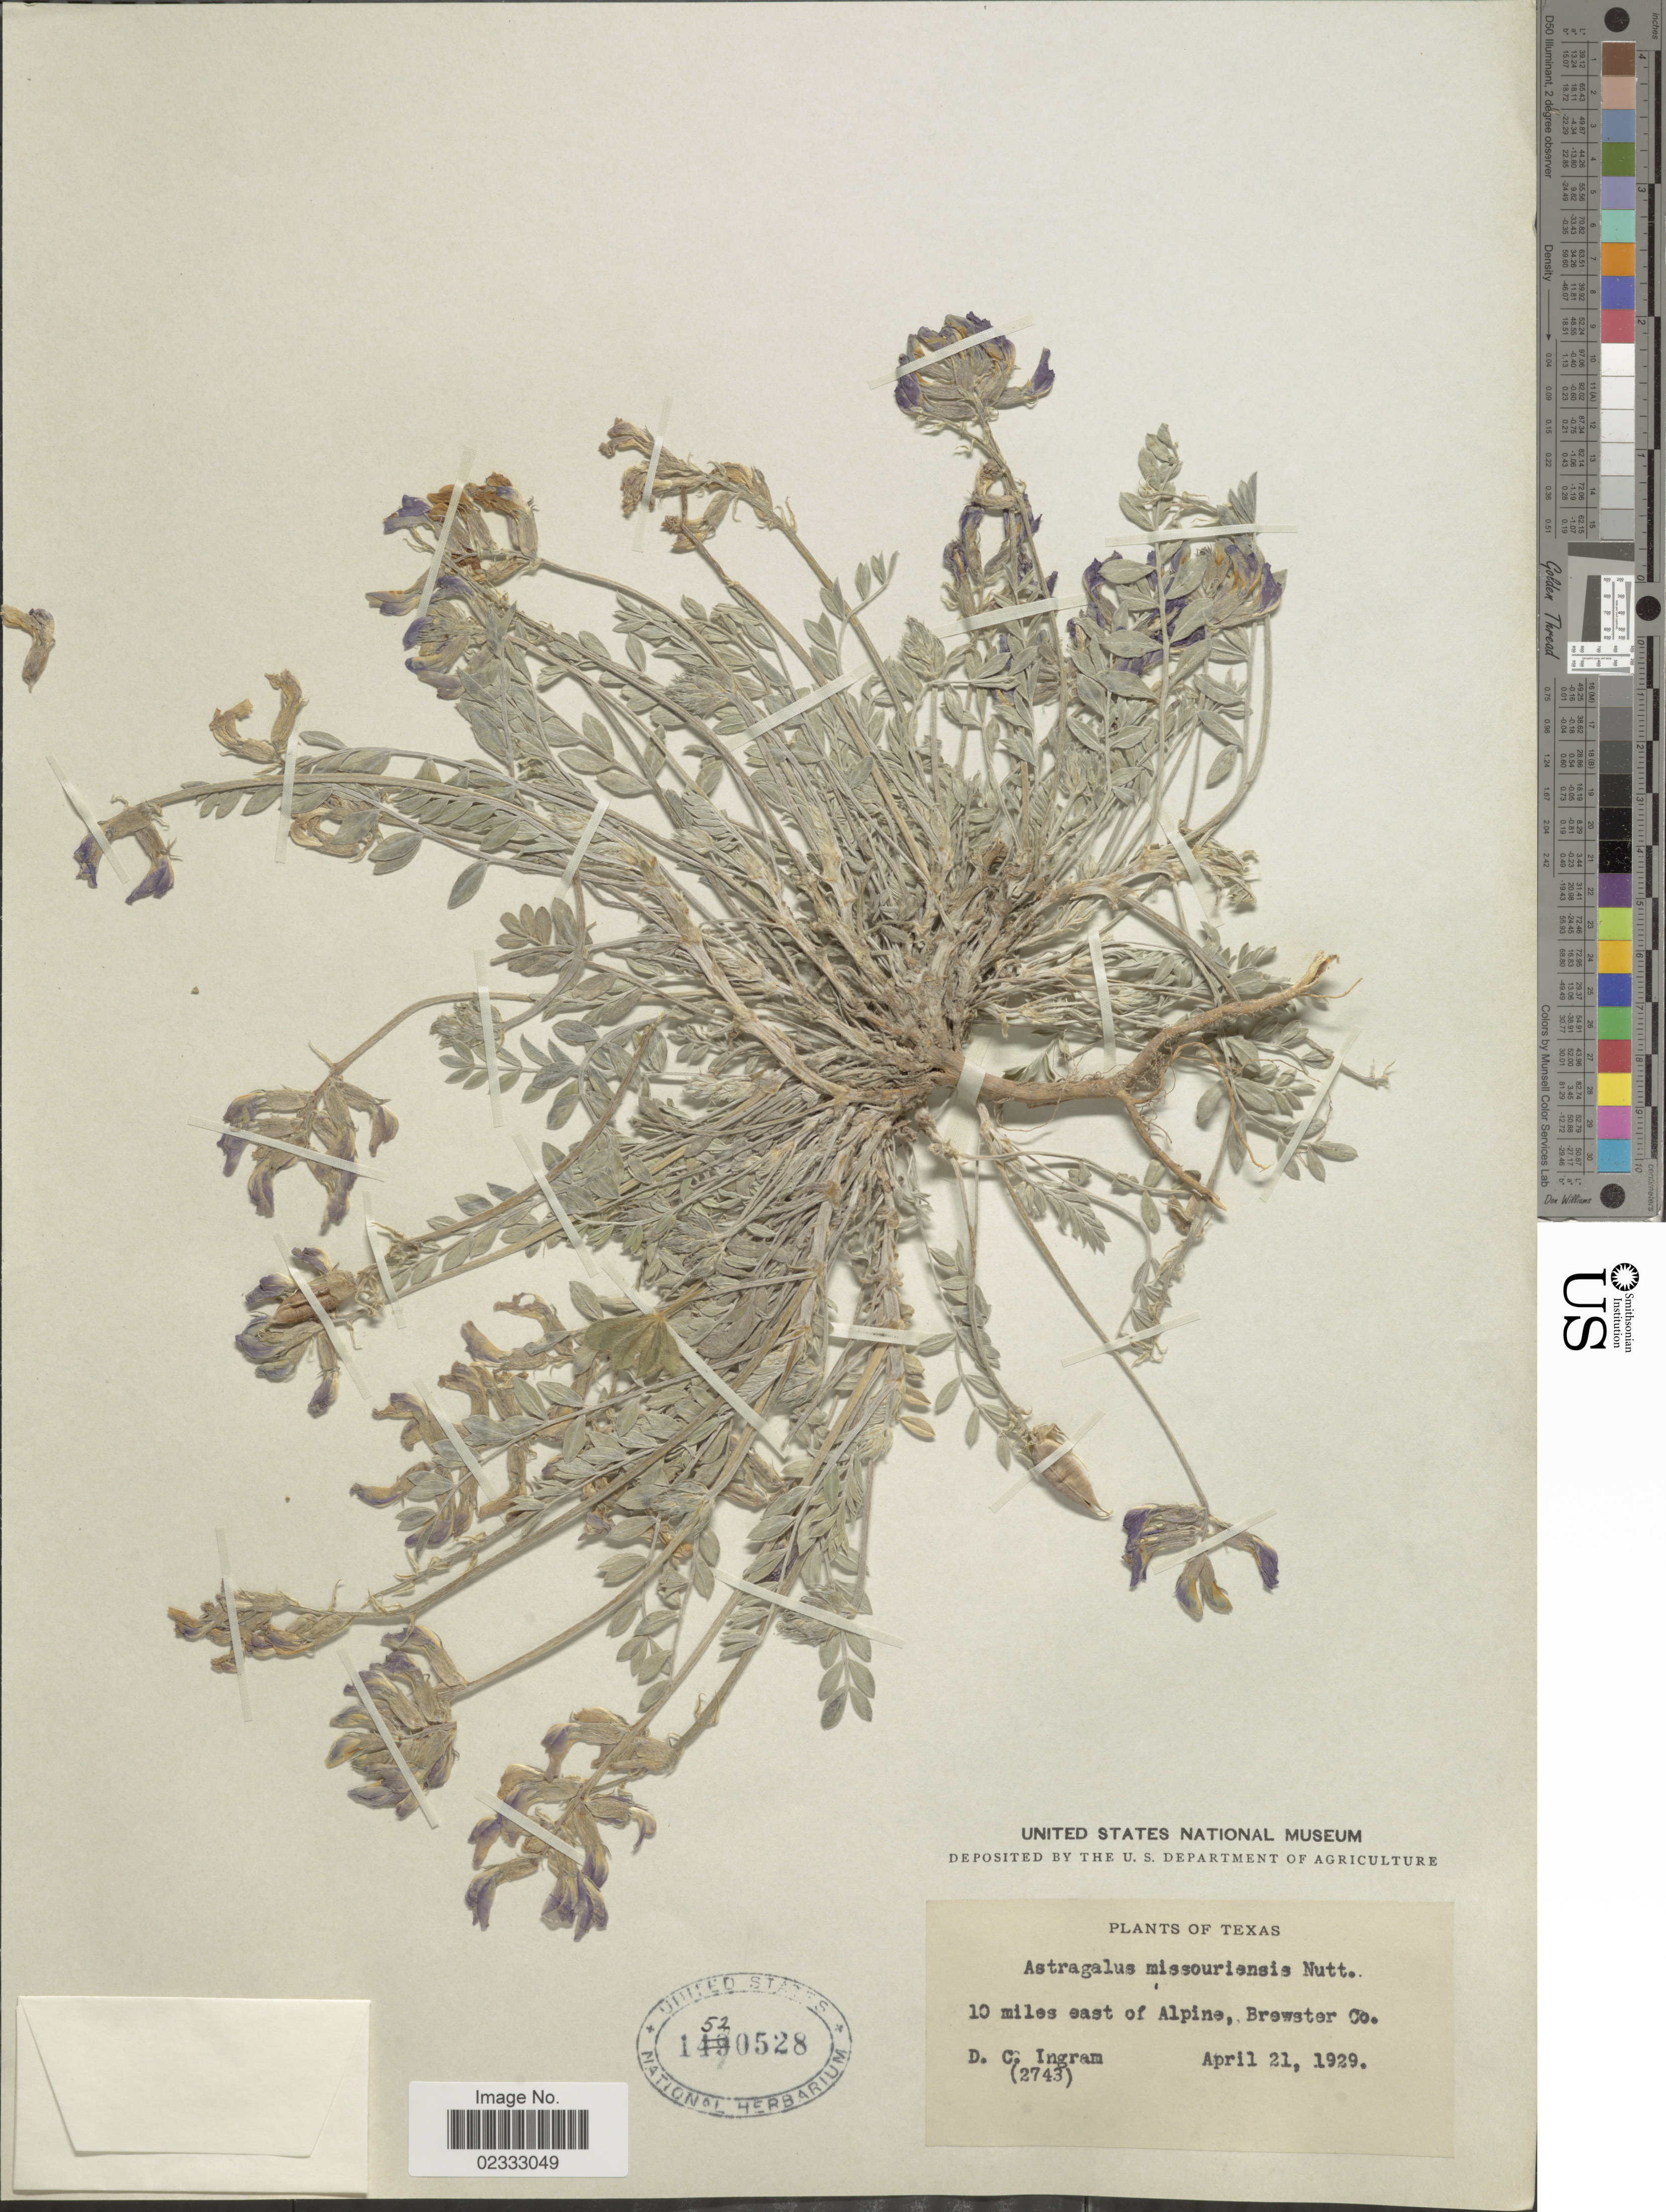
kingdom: Plantae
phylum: Tracheophyta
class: Magnoliopsida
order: Fabales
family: Fabaceae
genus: Astragalus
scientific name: Astragalus missouriensis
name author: Nutt.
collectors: D. C. Ingram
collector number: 2743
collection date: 1929-04-21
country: United States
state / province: Texas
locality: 10 miles east of Alpine, Brewster Co.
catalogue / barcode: US 1520528